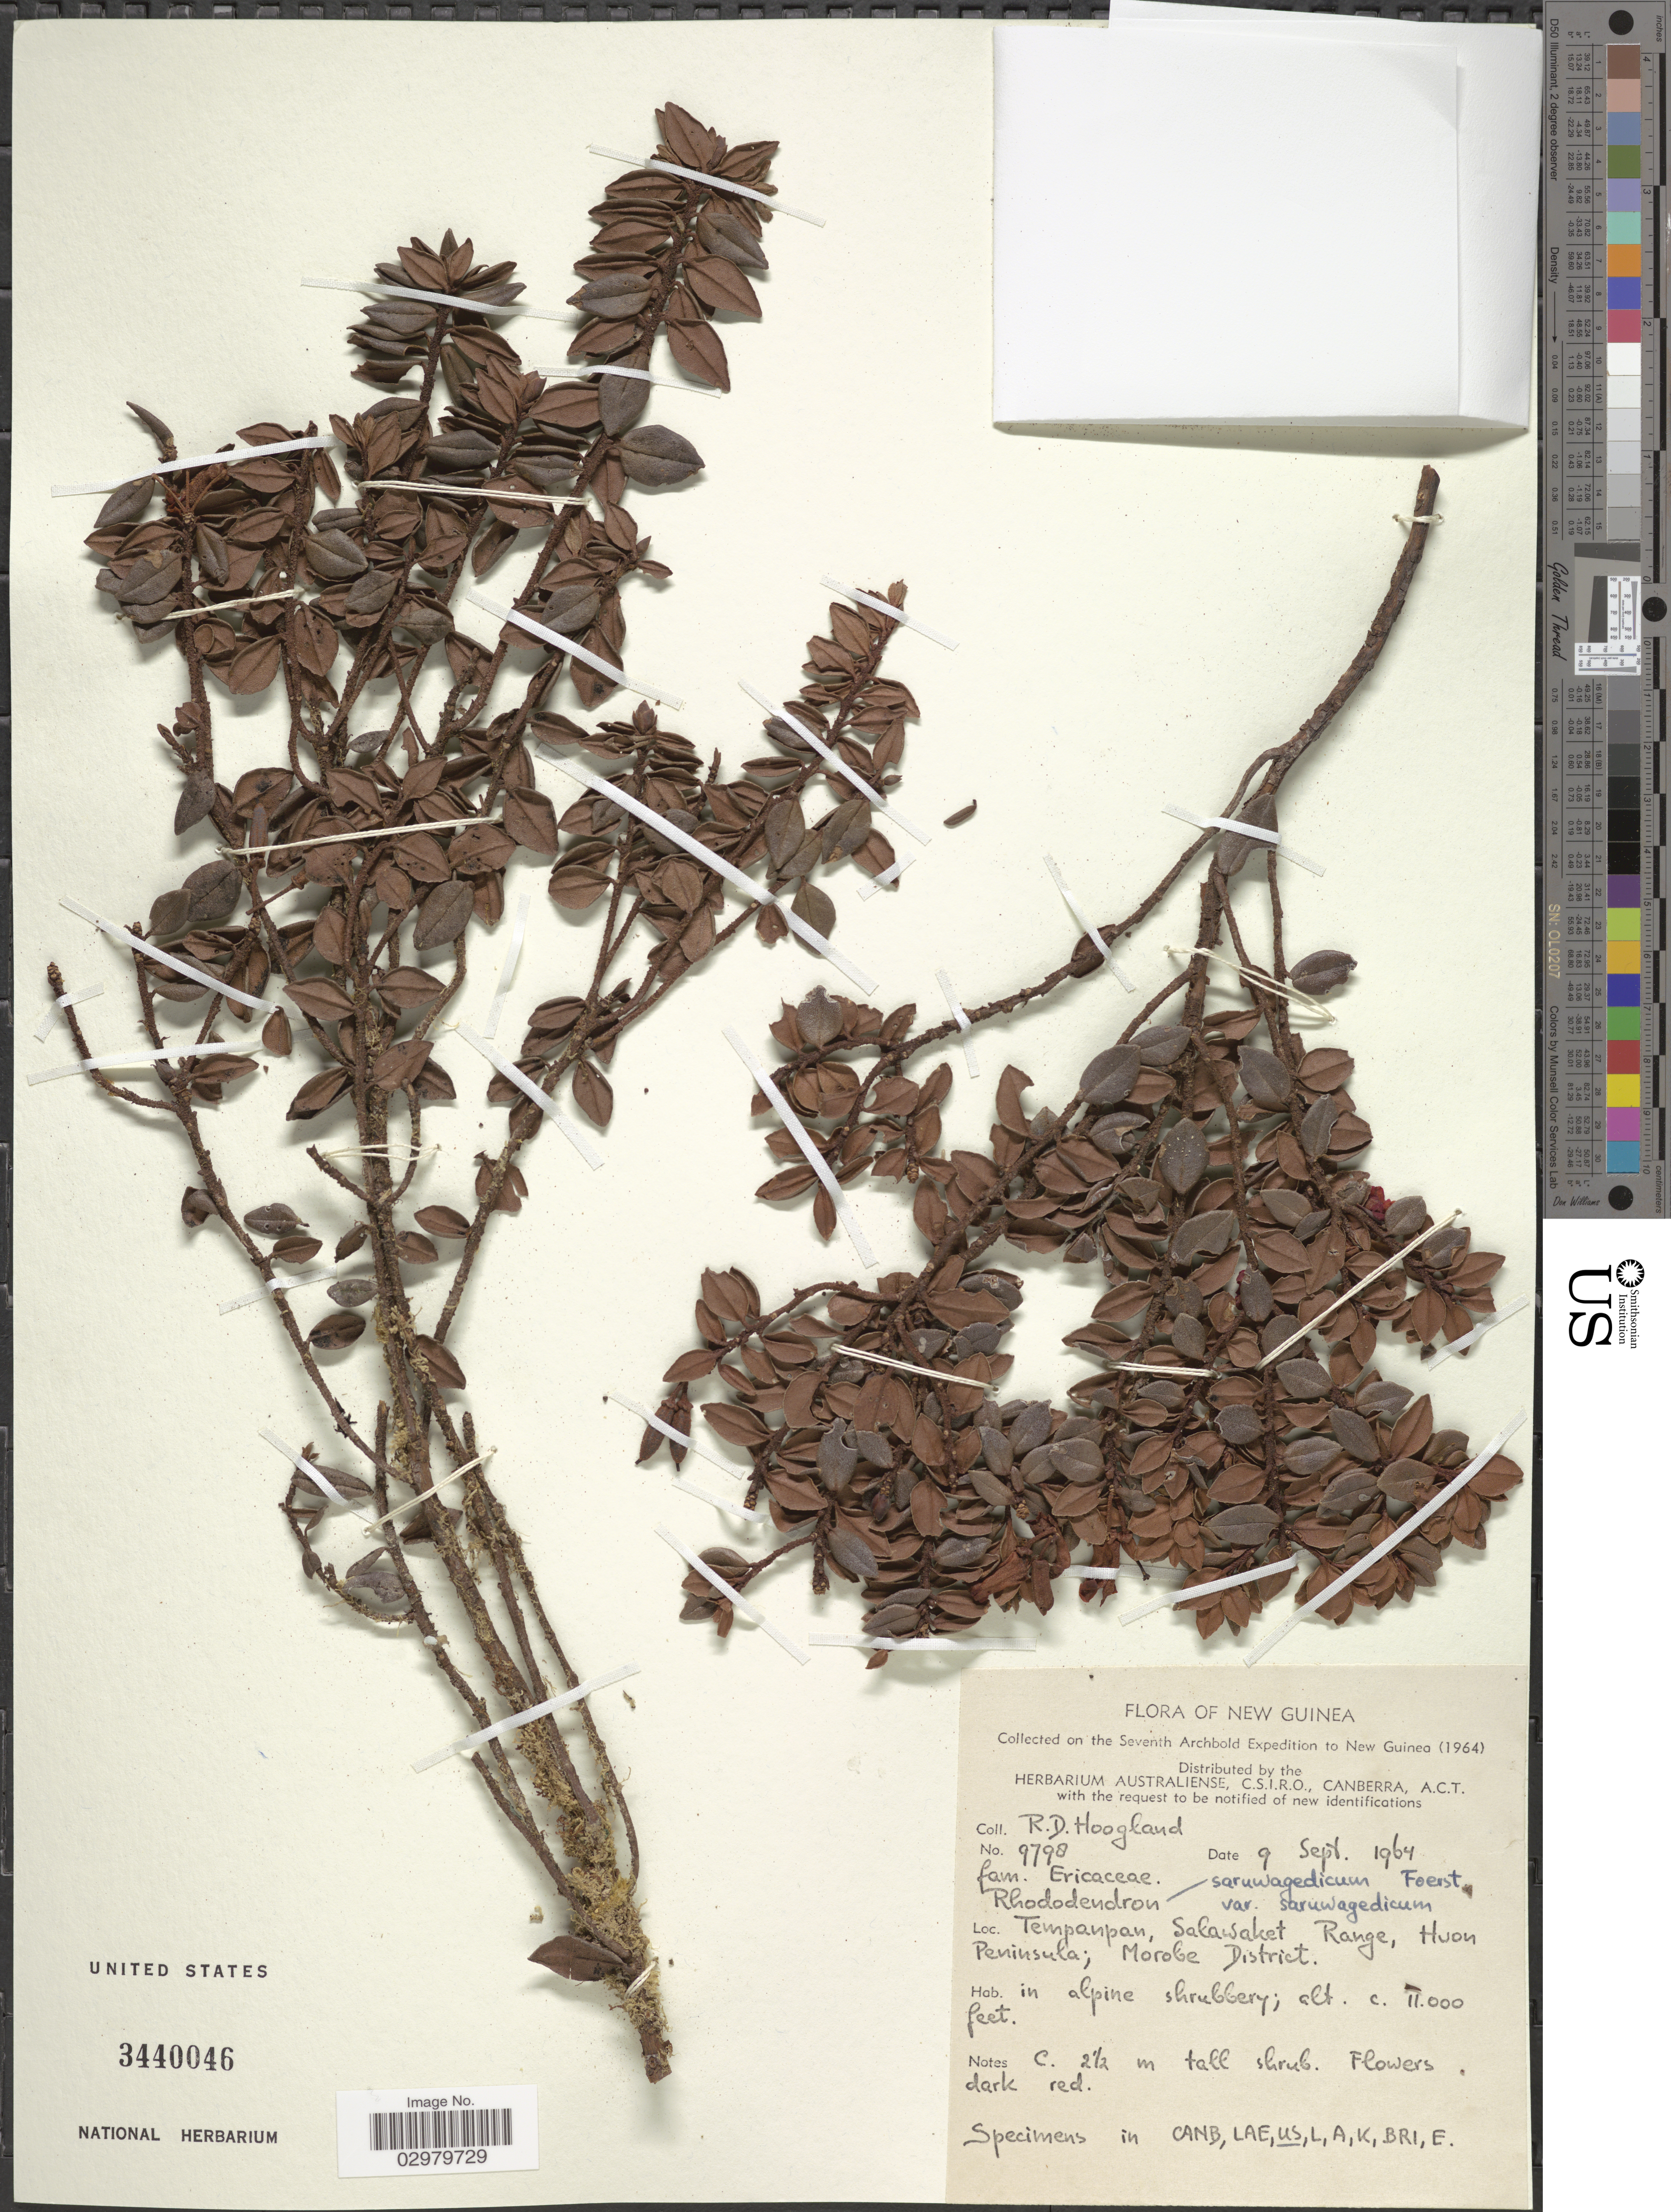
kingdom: Plantae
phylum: Tracheophyta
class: Magnoliopsida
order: Ericales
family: Ericaceae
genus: Rhododendron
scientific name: Rhododendron saruwagedicum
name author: F. Först.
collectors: R. D. Hoogland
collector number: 9798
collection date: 1964-09-09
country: Papua New Guinea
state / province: Morobe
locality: New Guinea. Tempanpan, Salawaket Range, Huon Peninsula; Morobe District.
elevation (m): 3353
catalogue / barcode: US 3440046